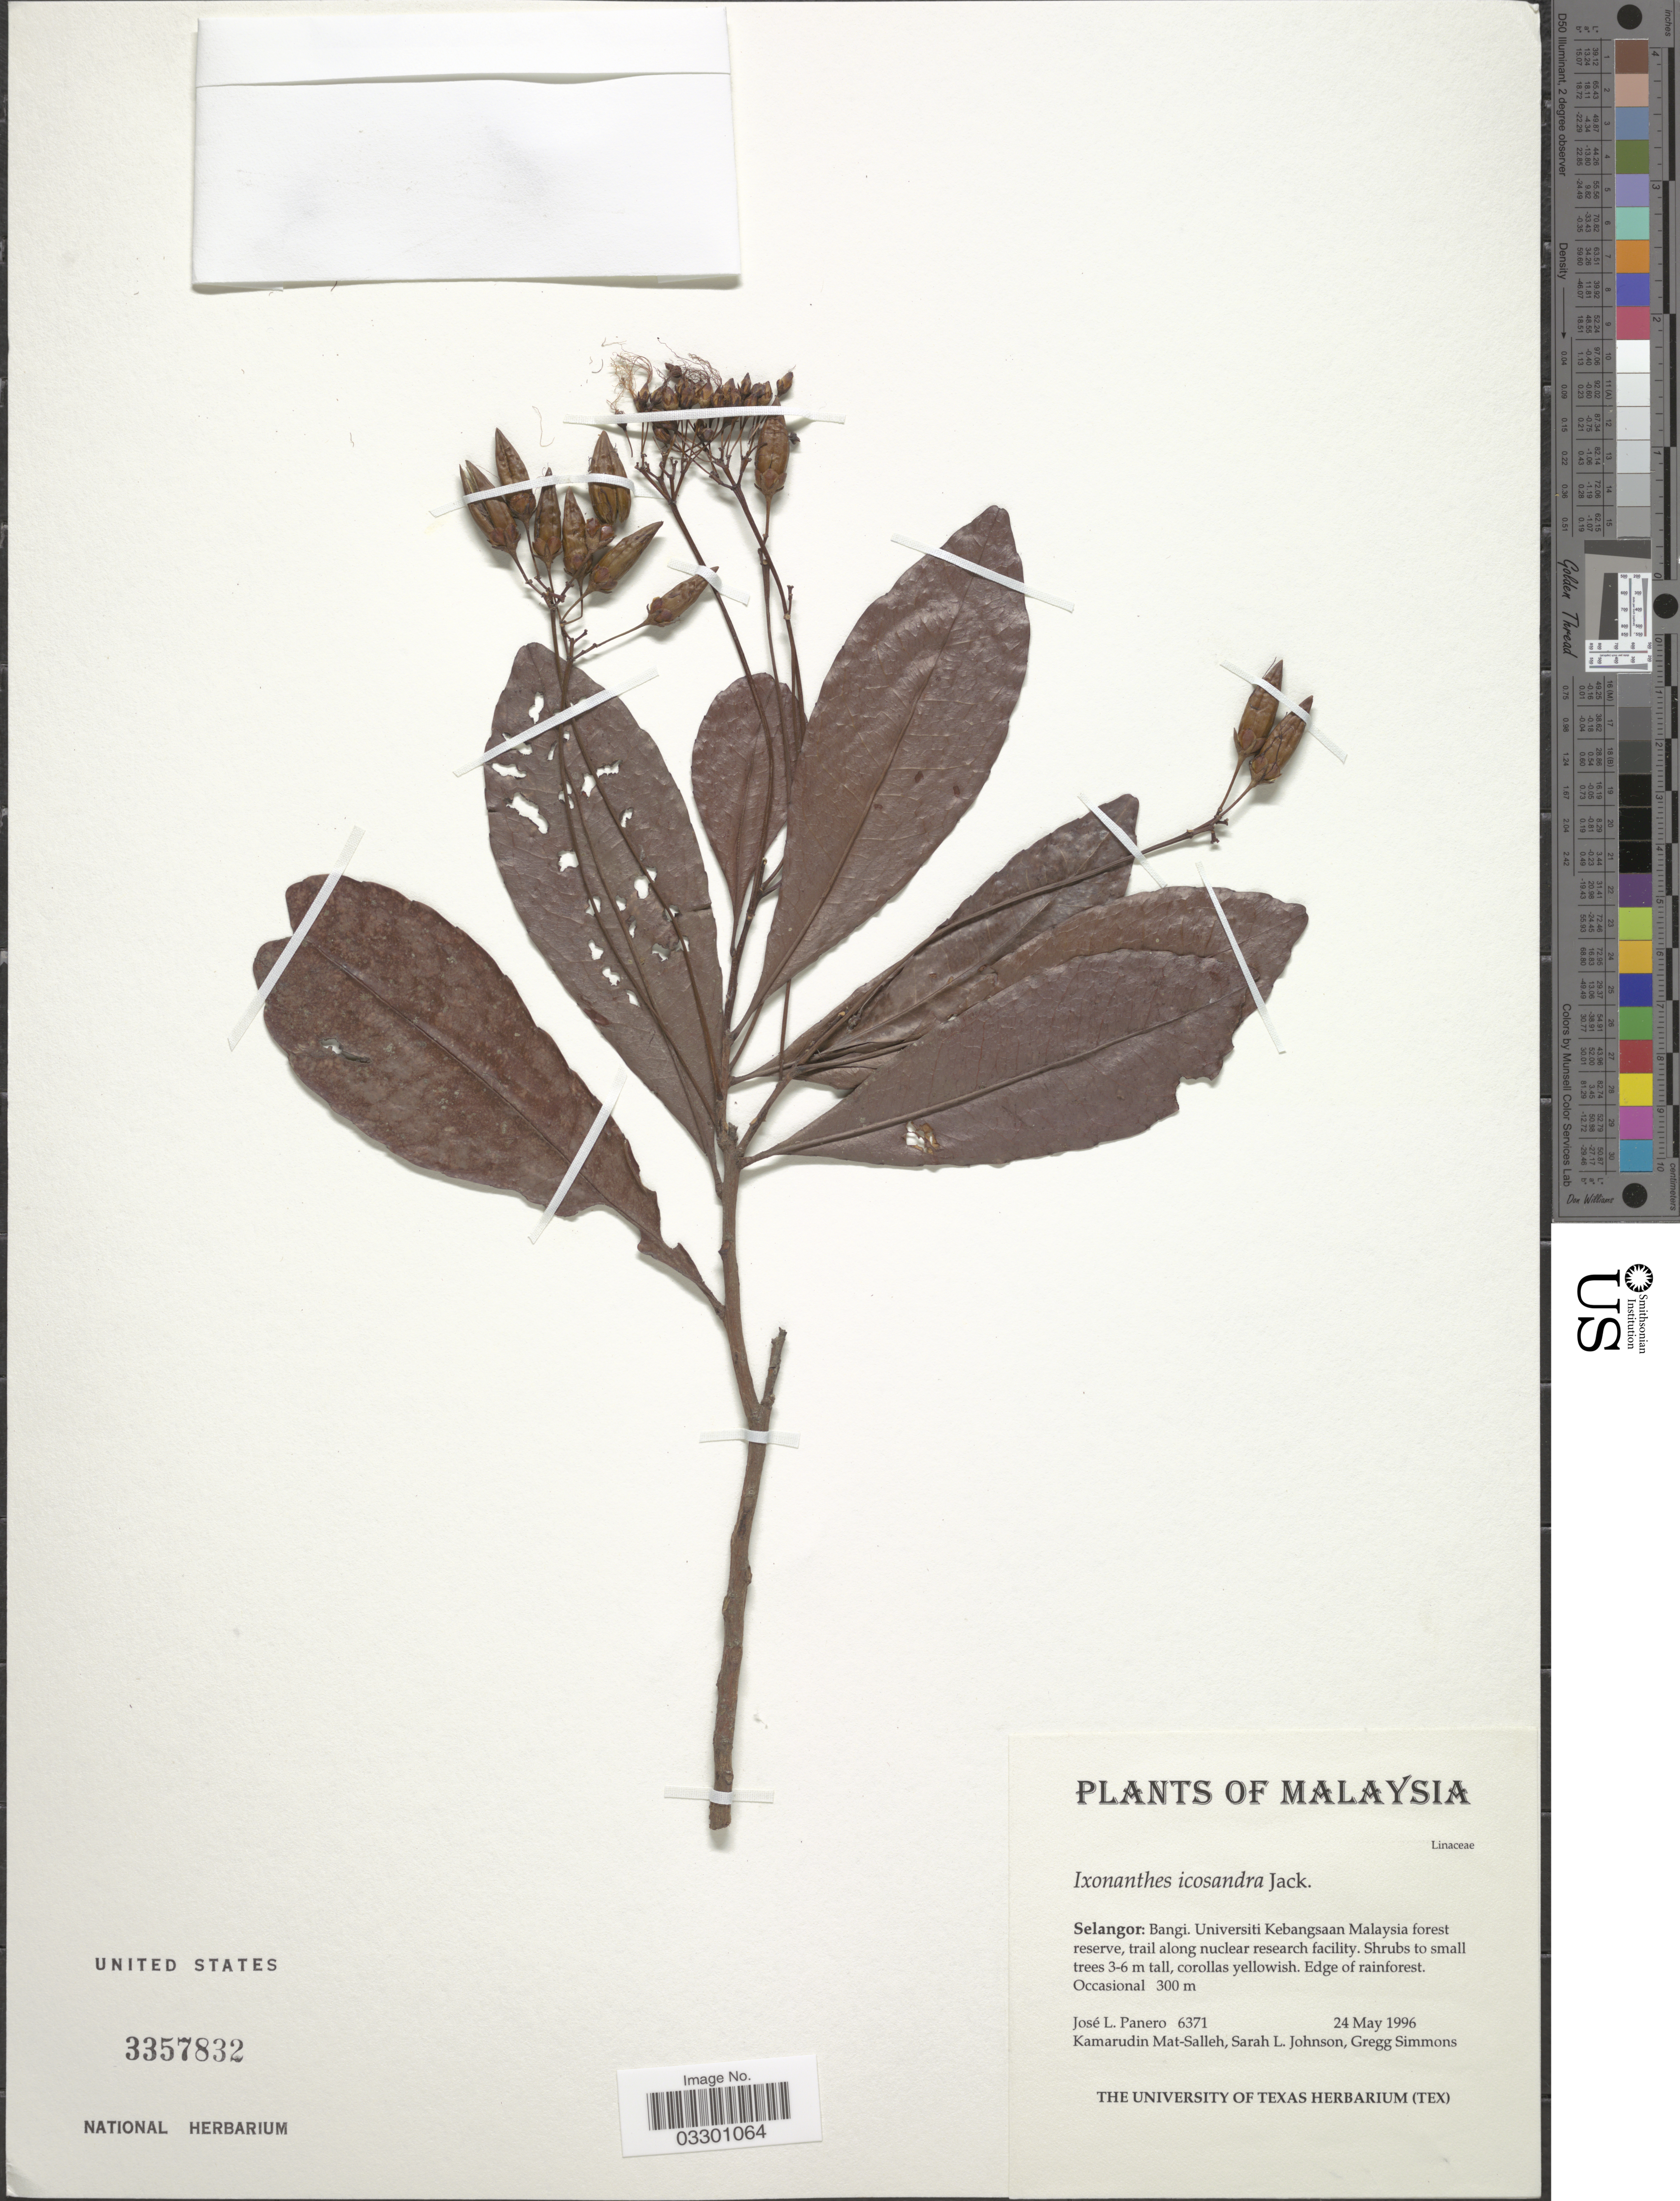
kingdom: Plantae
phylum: Tracheophyta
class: Magnoliopsida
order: Malpighiales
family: Ixonanthaceae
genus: Ixonanthes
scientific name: Ixonanthes icosandra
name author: Jack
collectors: J. L. Panero, K. Mat-Salleh, S. Johnson & G. Simmons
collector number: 6371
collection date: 1996-05-24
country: Malaysia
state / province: Selangor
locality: Bangi. Universiti Kebangsaan Malaysia forest reserve, trail along nuclear research facility.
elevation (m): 300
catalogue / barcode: US 3357832